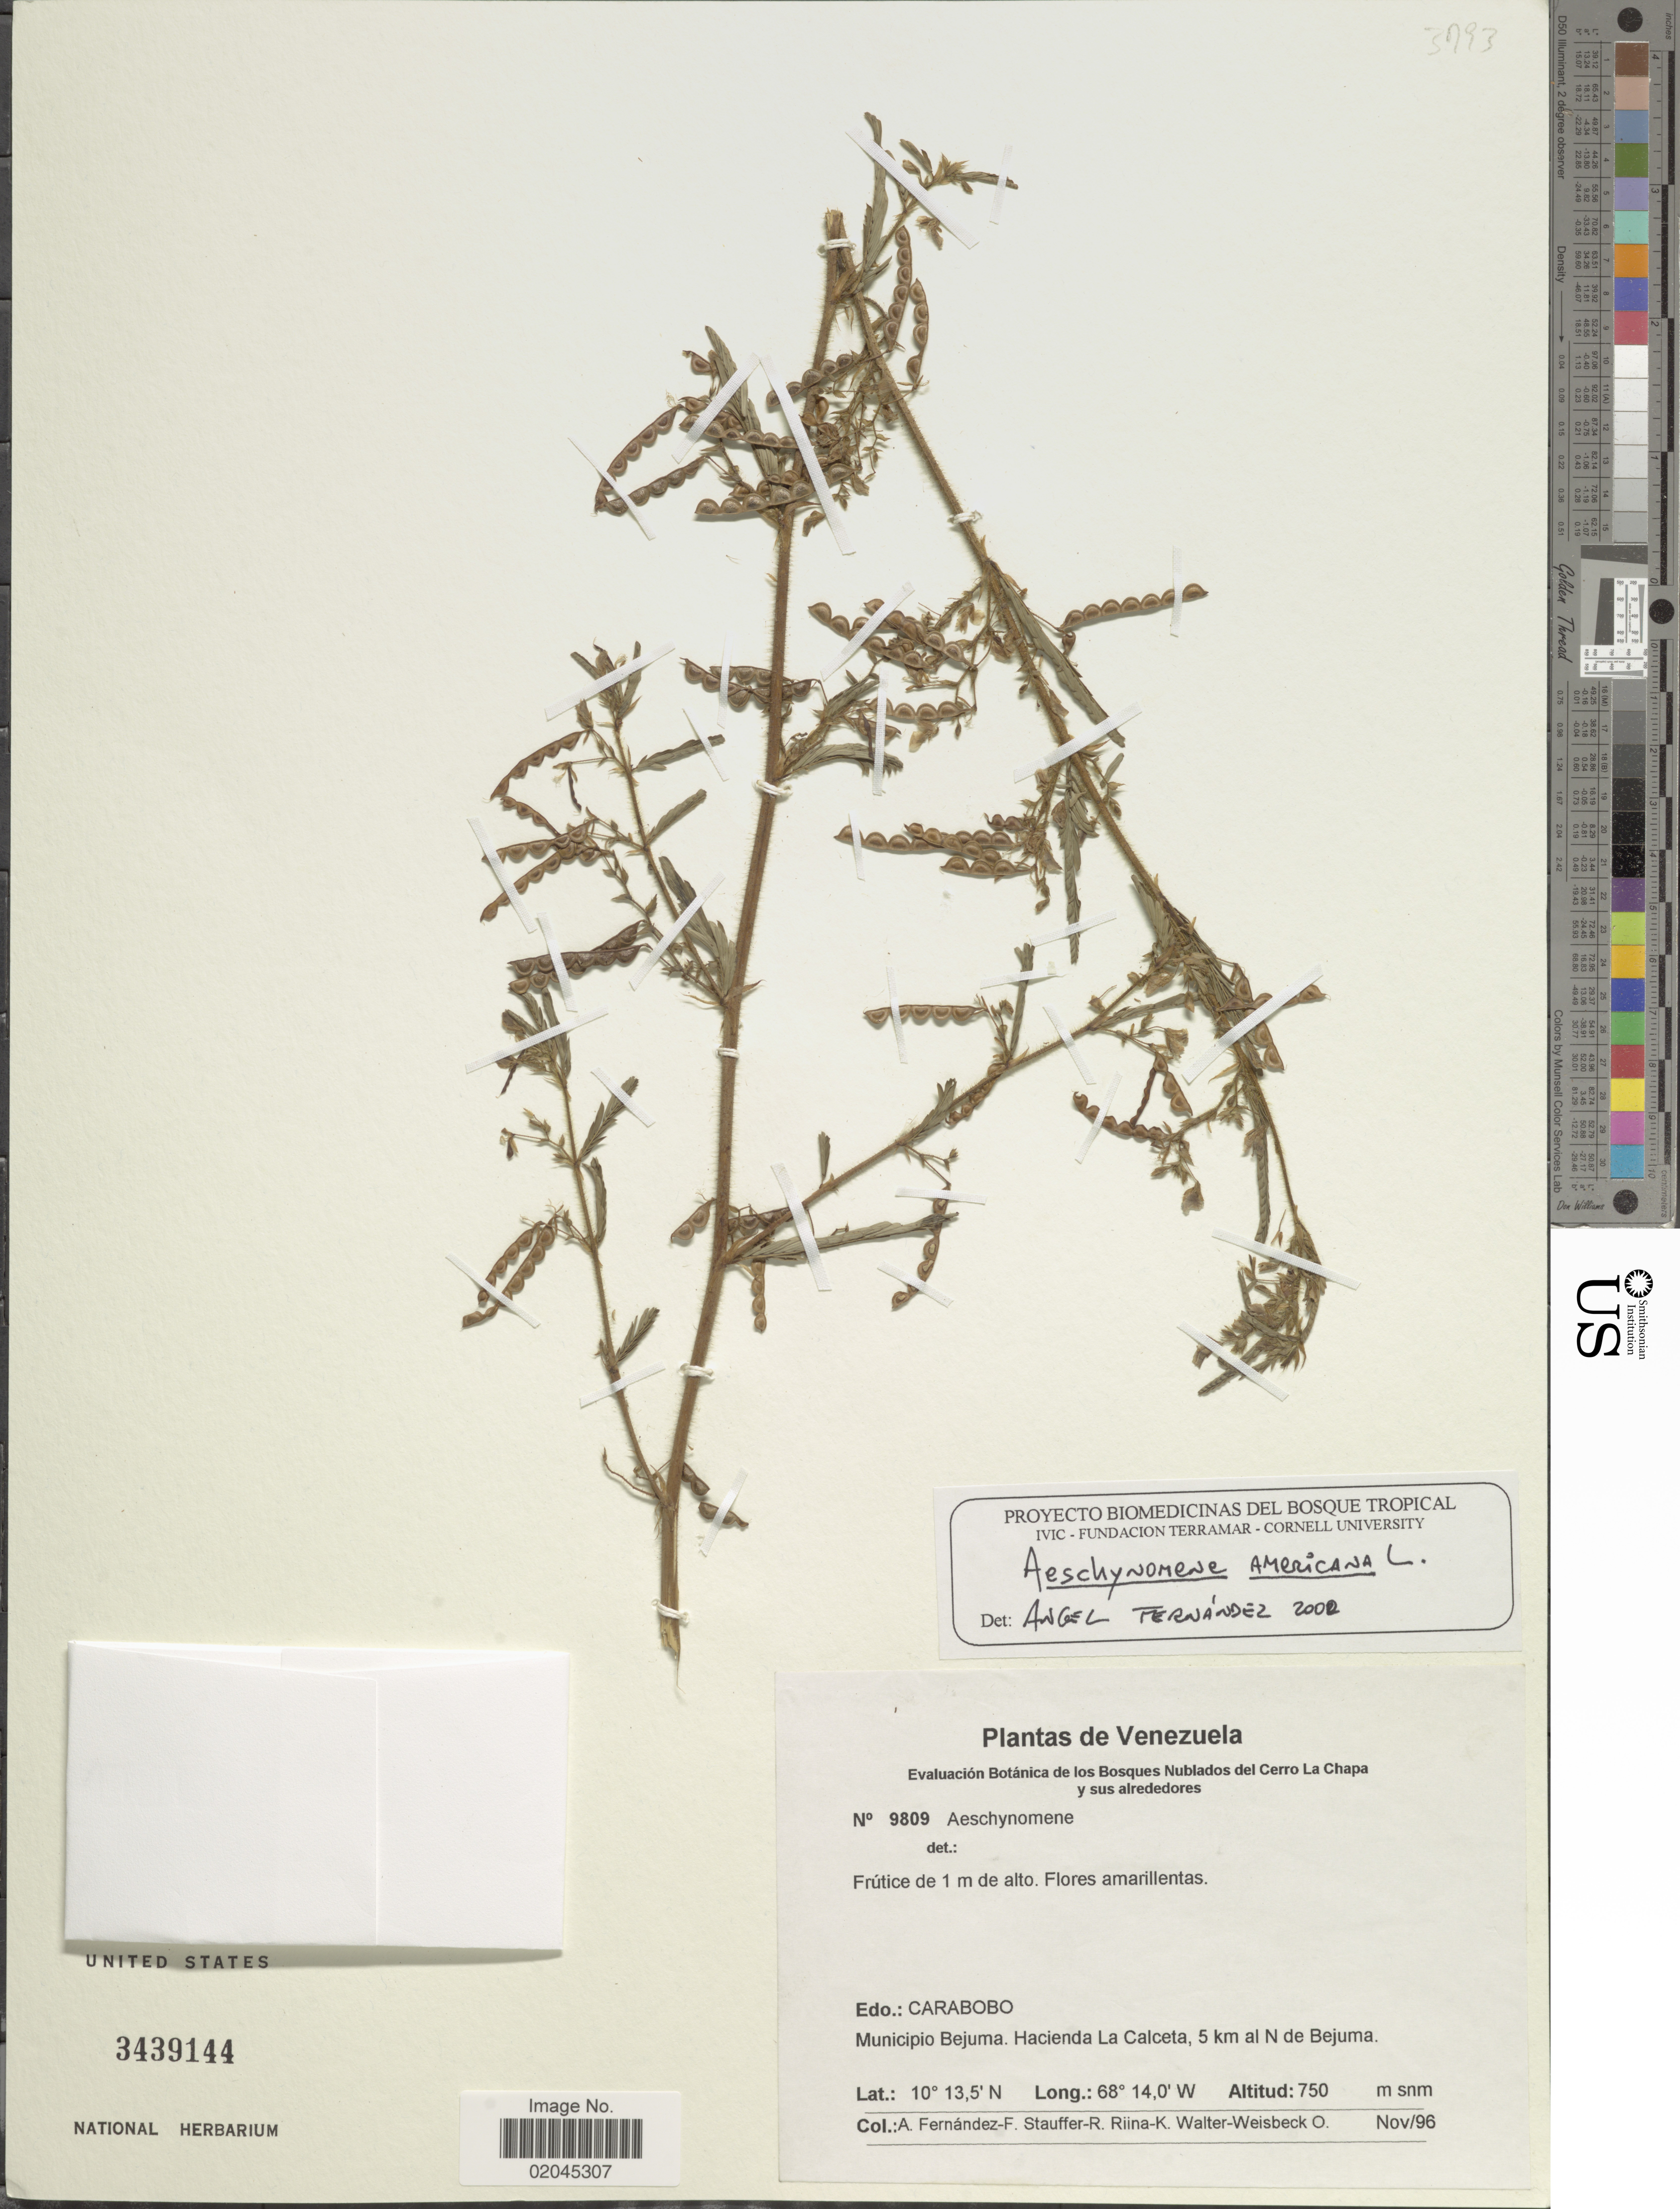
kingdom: Plantae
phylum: Tracheophyta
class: Magnoliopsida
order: Fabales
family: Fabaceae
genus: Aeschynomene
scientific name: Aeschynomene americana var. americana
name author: L.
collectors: A. Fernández F., R. Stauffer, K. Riina & O. Walter-Weisbeck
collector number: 9809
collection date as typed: Transcribed d/m/y: /11/96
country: Venezuela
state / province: Carabobo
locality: Edo: Carabobo, Municipio Bejuma. Hacienda La Calceta, 5 km al N de Bejuma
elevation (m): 750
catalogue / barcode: US 3439144